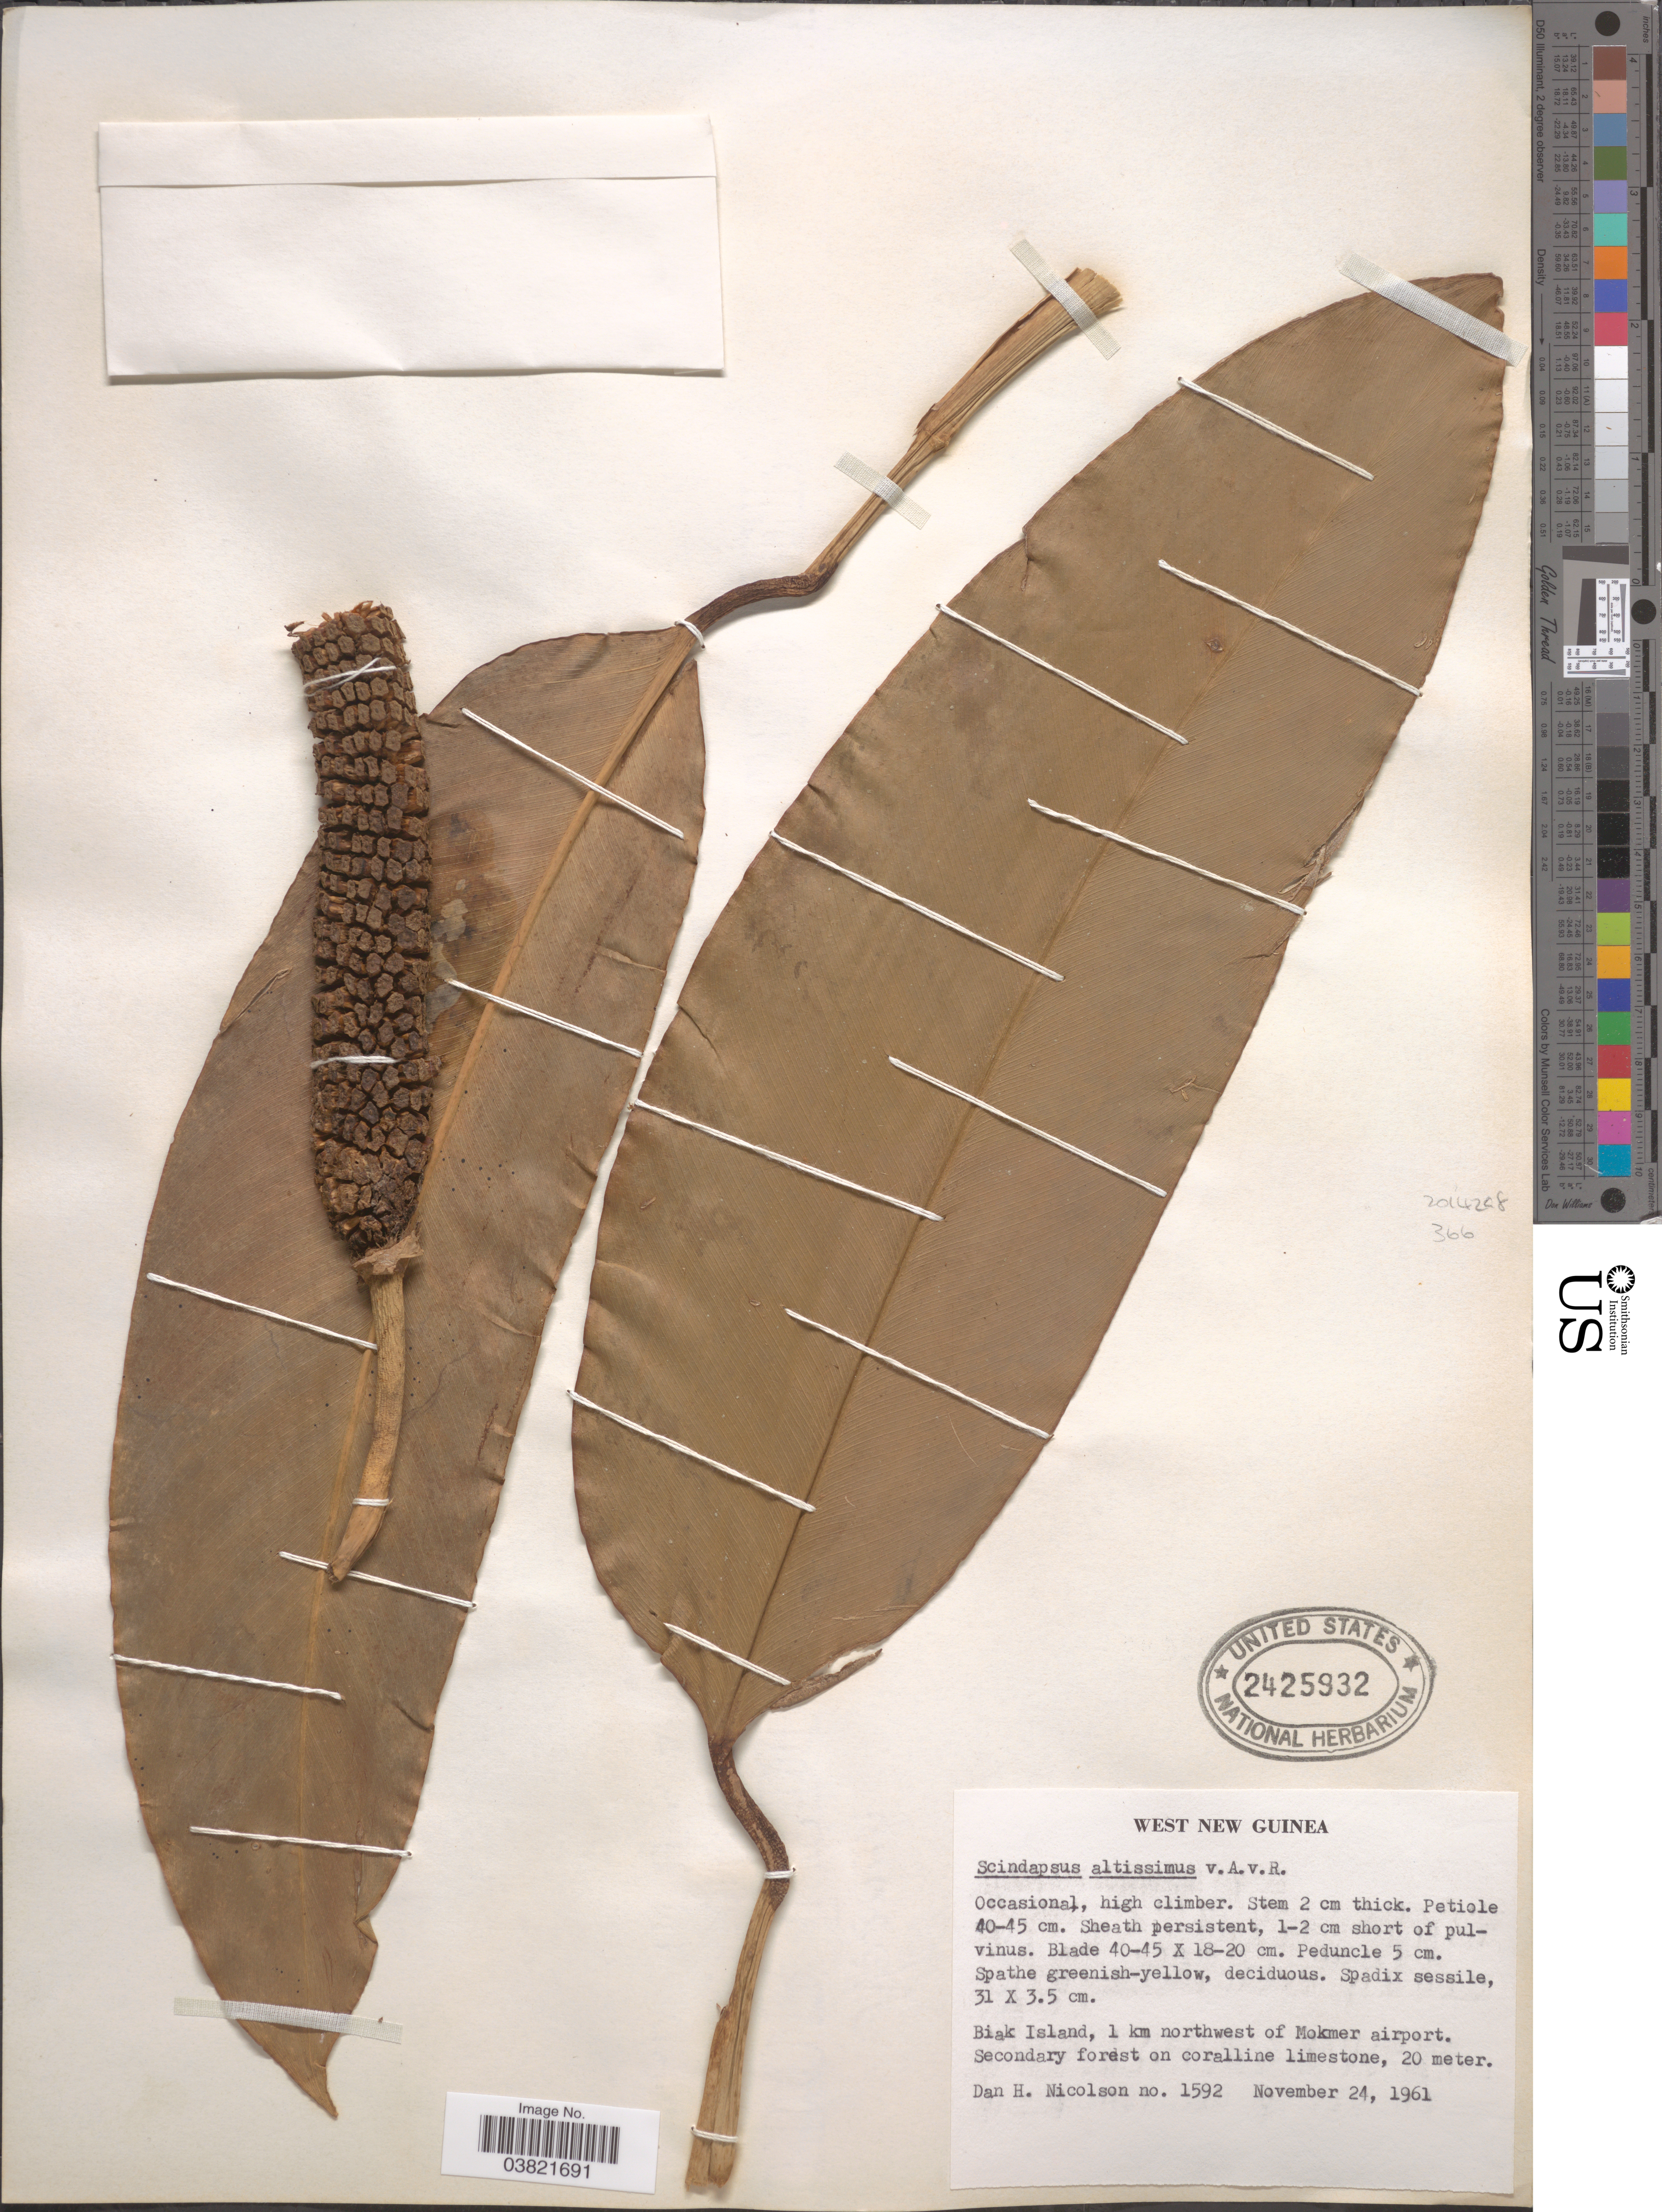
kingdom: Plantae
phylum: Tracheophyta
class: Liliopsida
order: Alismatales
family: Araceae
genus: Scindapsus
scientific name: Scindapsus altissimus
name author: Alderw.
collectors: D. H. Nicolson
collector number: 1592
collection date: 1961-11-24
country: Indonesia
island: New Guinea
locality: West New Guinea. Biak Island, 1 km northwest of Mokmer airport. Secondary forest on coralline limestone.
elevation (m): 20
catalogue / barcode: US 2425932